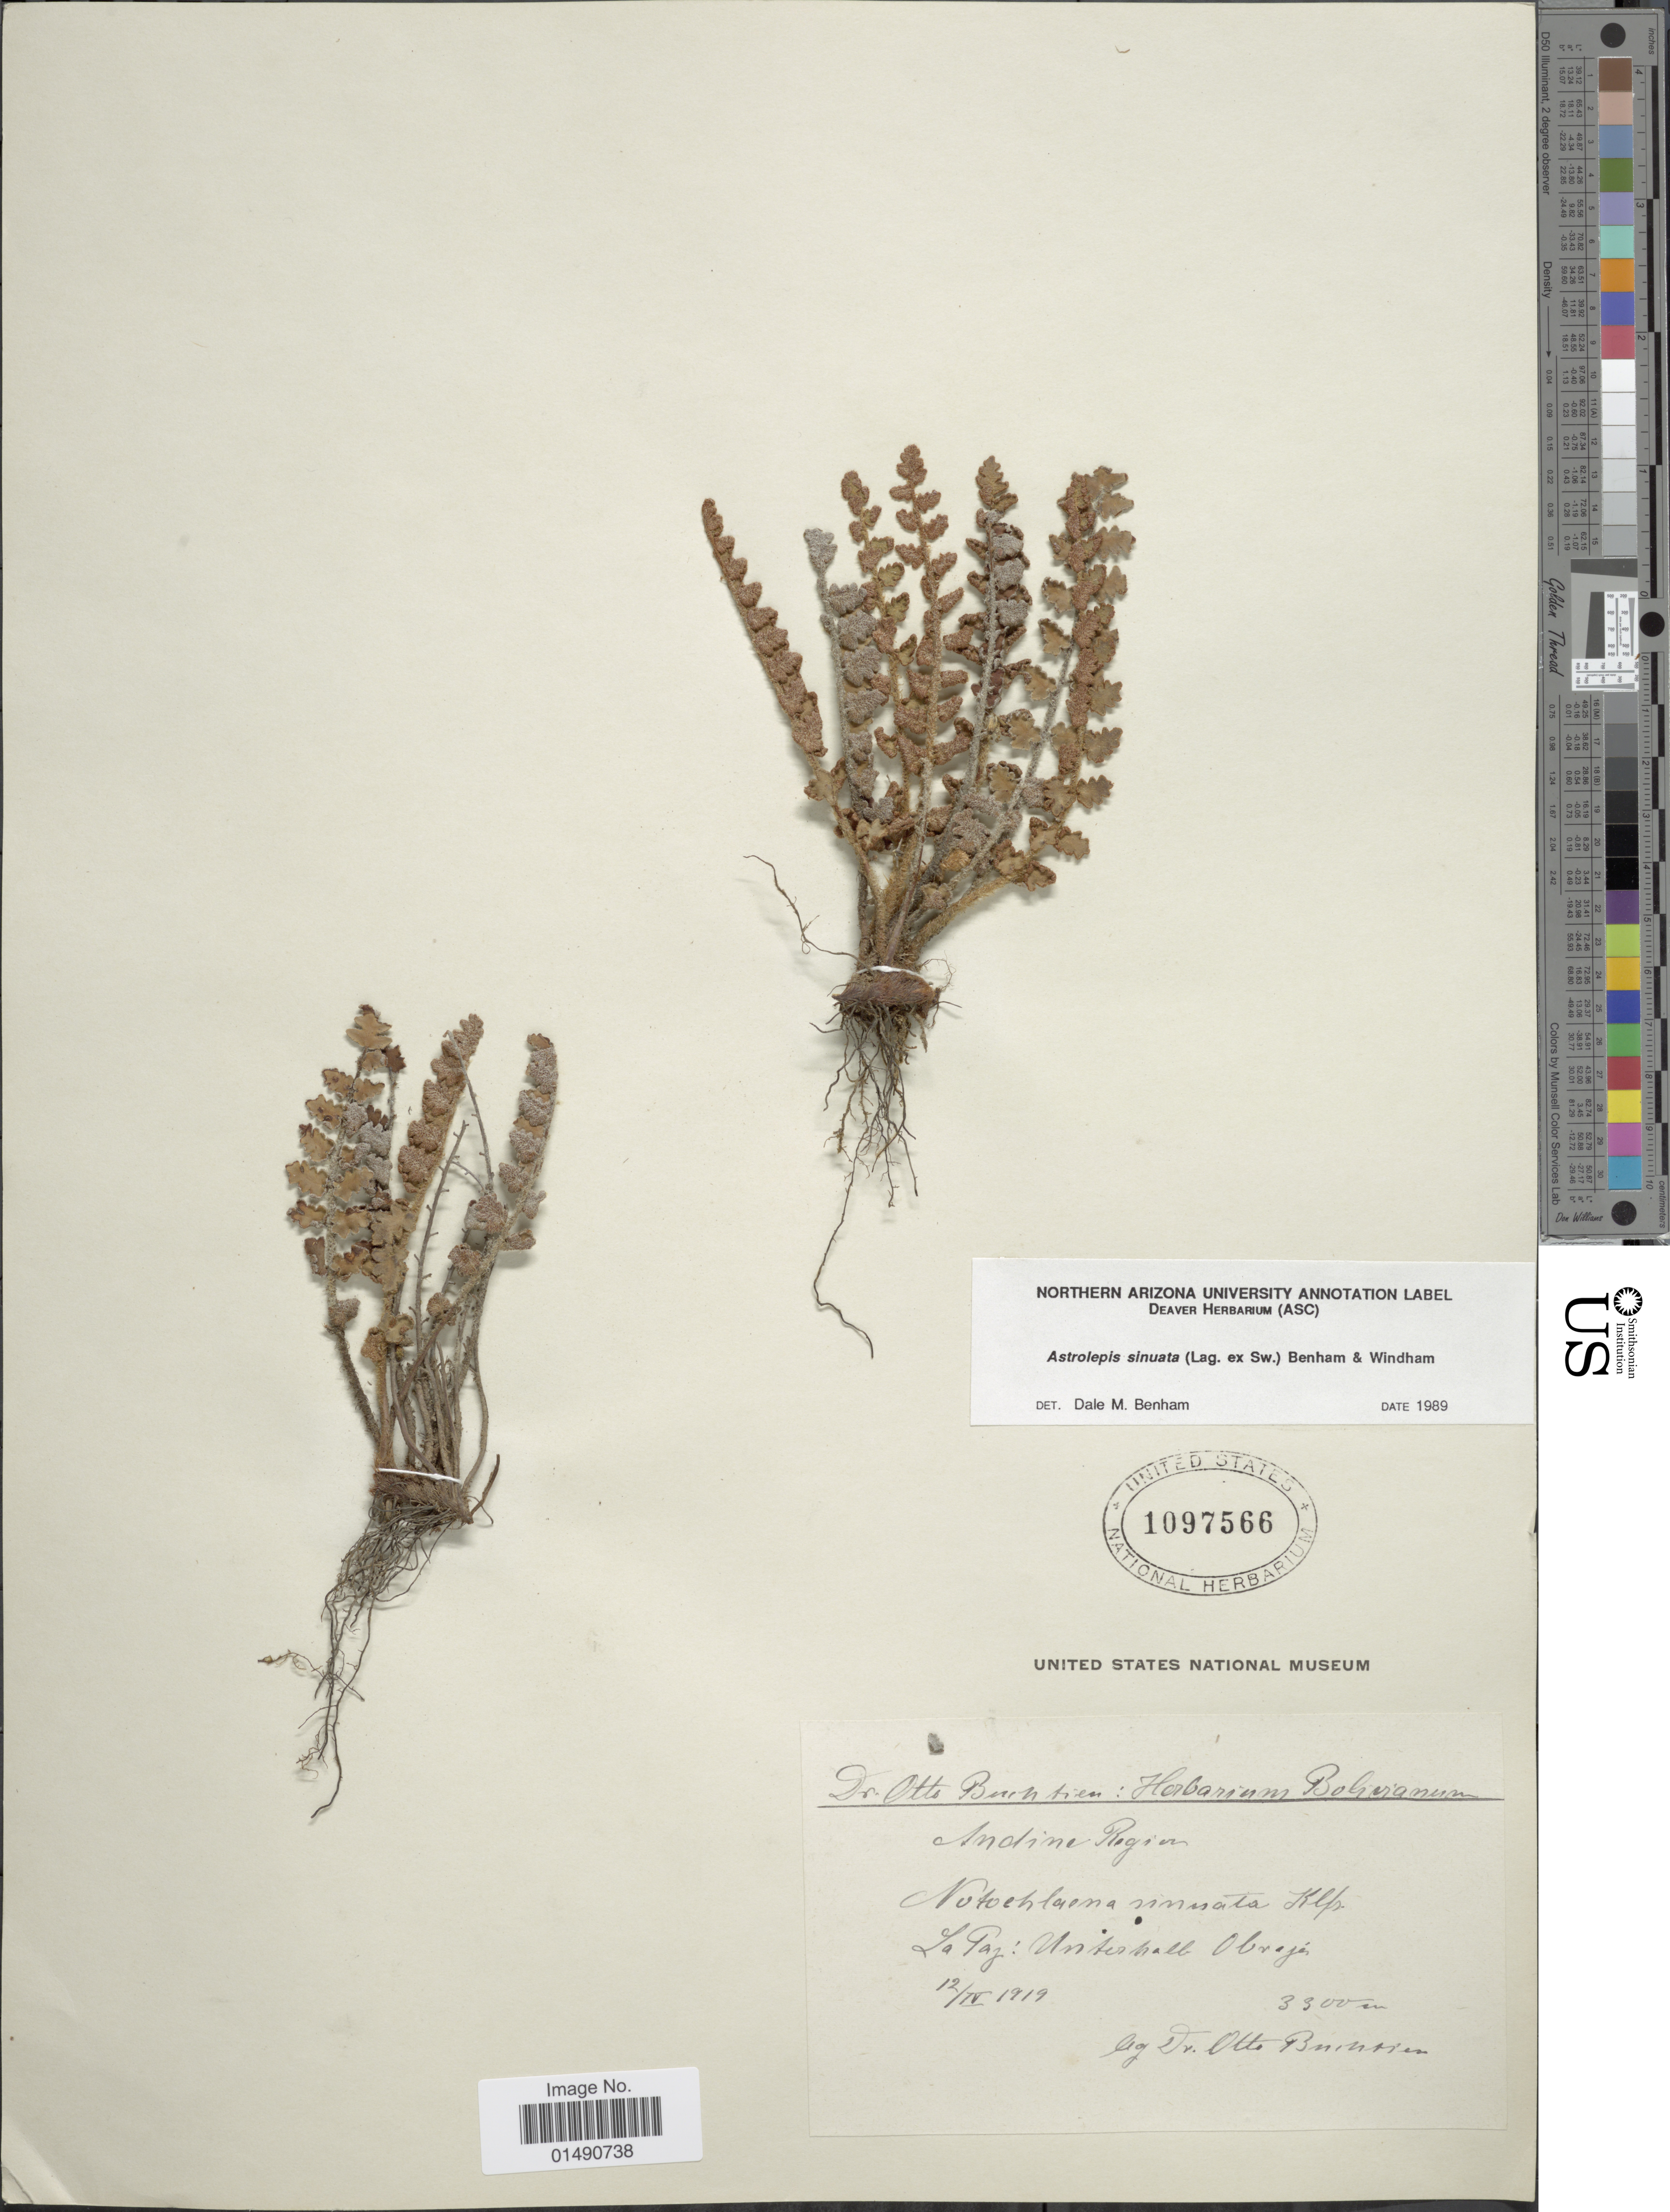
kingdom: Plantae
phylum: Tracheophyta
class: Polypodiopsida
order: Polypodiales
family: Pteridaceae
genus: Astrolepis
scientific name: Astrolepis sinuata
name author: (Lag. ex Sw.) D.M. Benham & Windham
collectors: O. Buchtien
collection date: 1919-04-12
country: Bolivia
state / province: La Paz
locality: Unterhall Obraji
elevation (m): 3300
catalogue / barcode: US 1097566